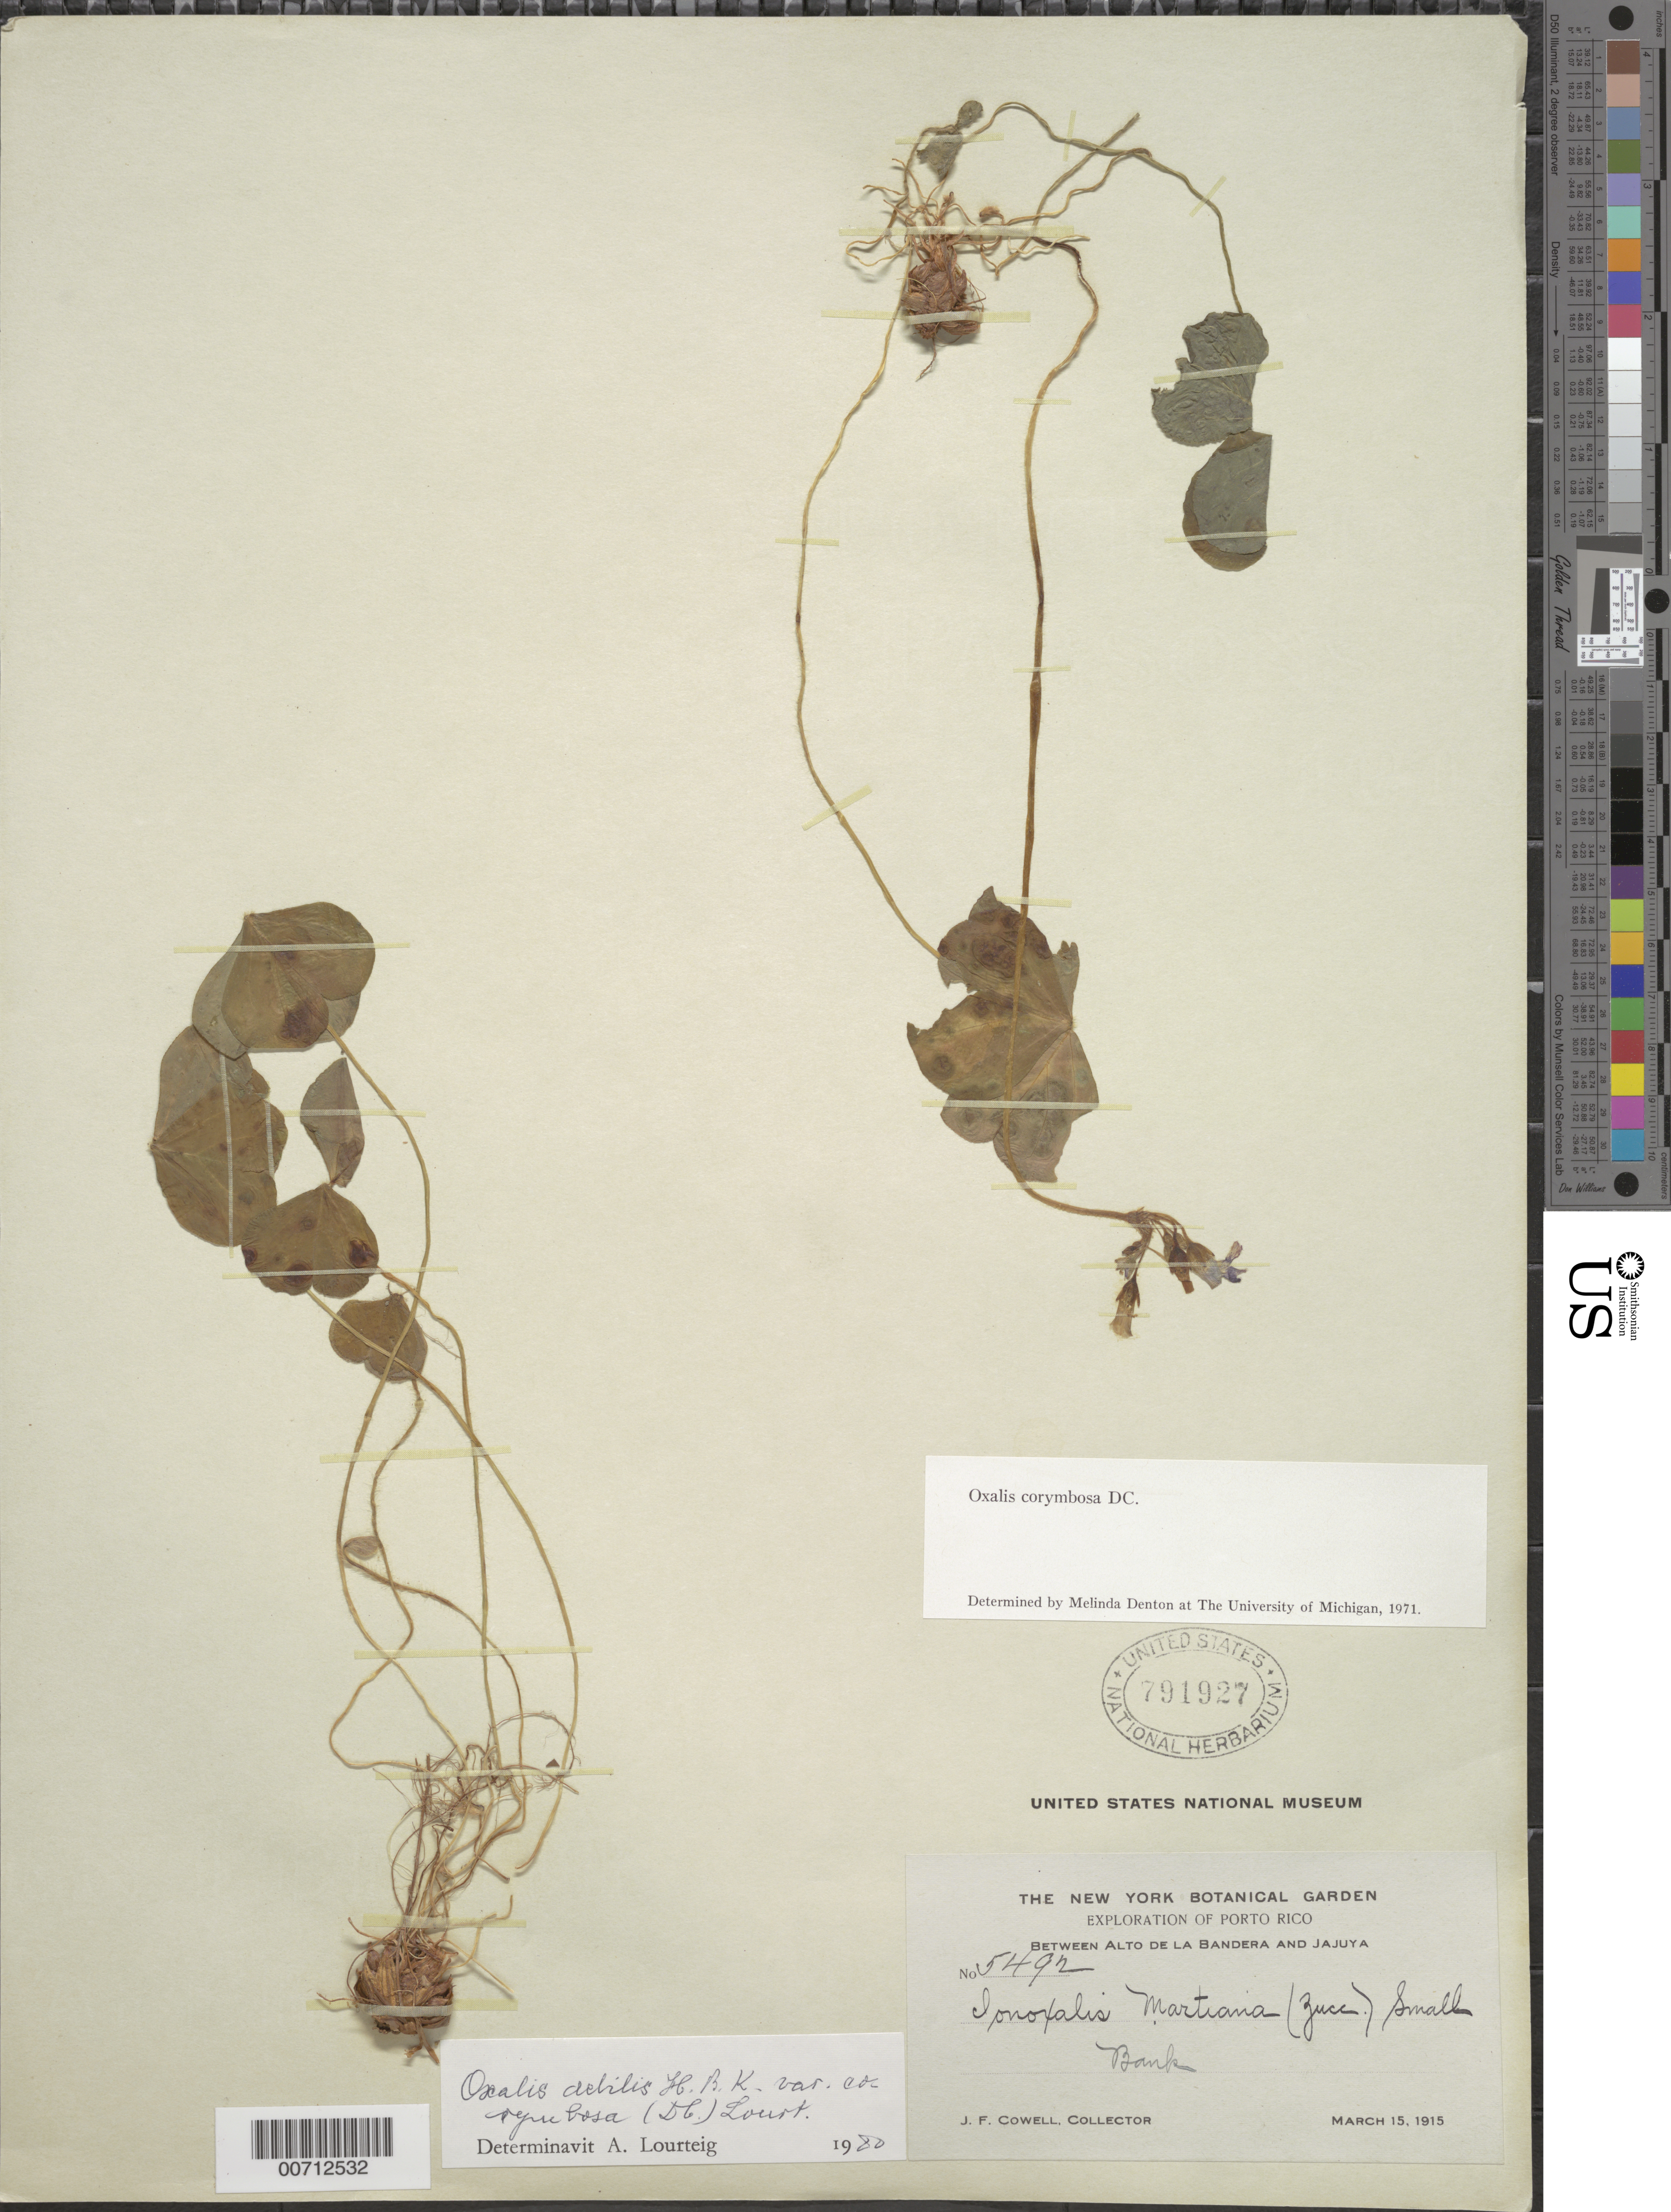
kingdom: Plantae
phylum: Tracheophyta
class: Magnoliopsida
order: Oxalidales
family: Oxalidaceae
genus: Oxalis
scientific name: Oxalis debilis var. corymbosa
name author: (DC.) Lourteig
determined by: Lourteig, A.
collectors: J. F. Cowell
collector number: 5492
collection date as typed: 15 Mar 1915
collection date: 1915-03-15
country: Puerto Rico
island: Greater Antilles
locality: Alto de la Bandera and Jajuya, btw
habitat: Bank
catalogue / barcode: US 791927